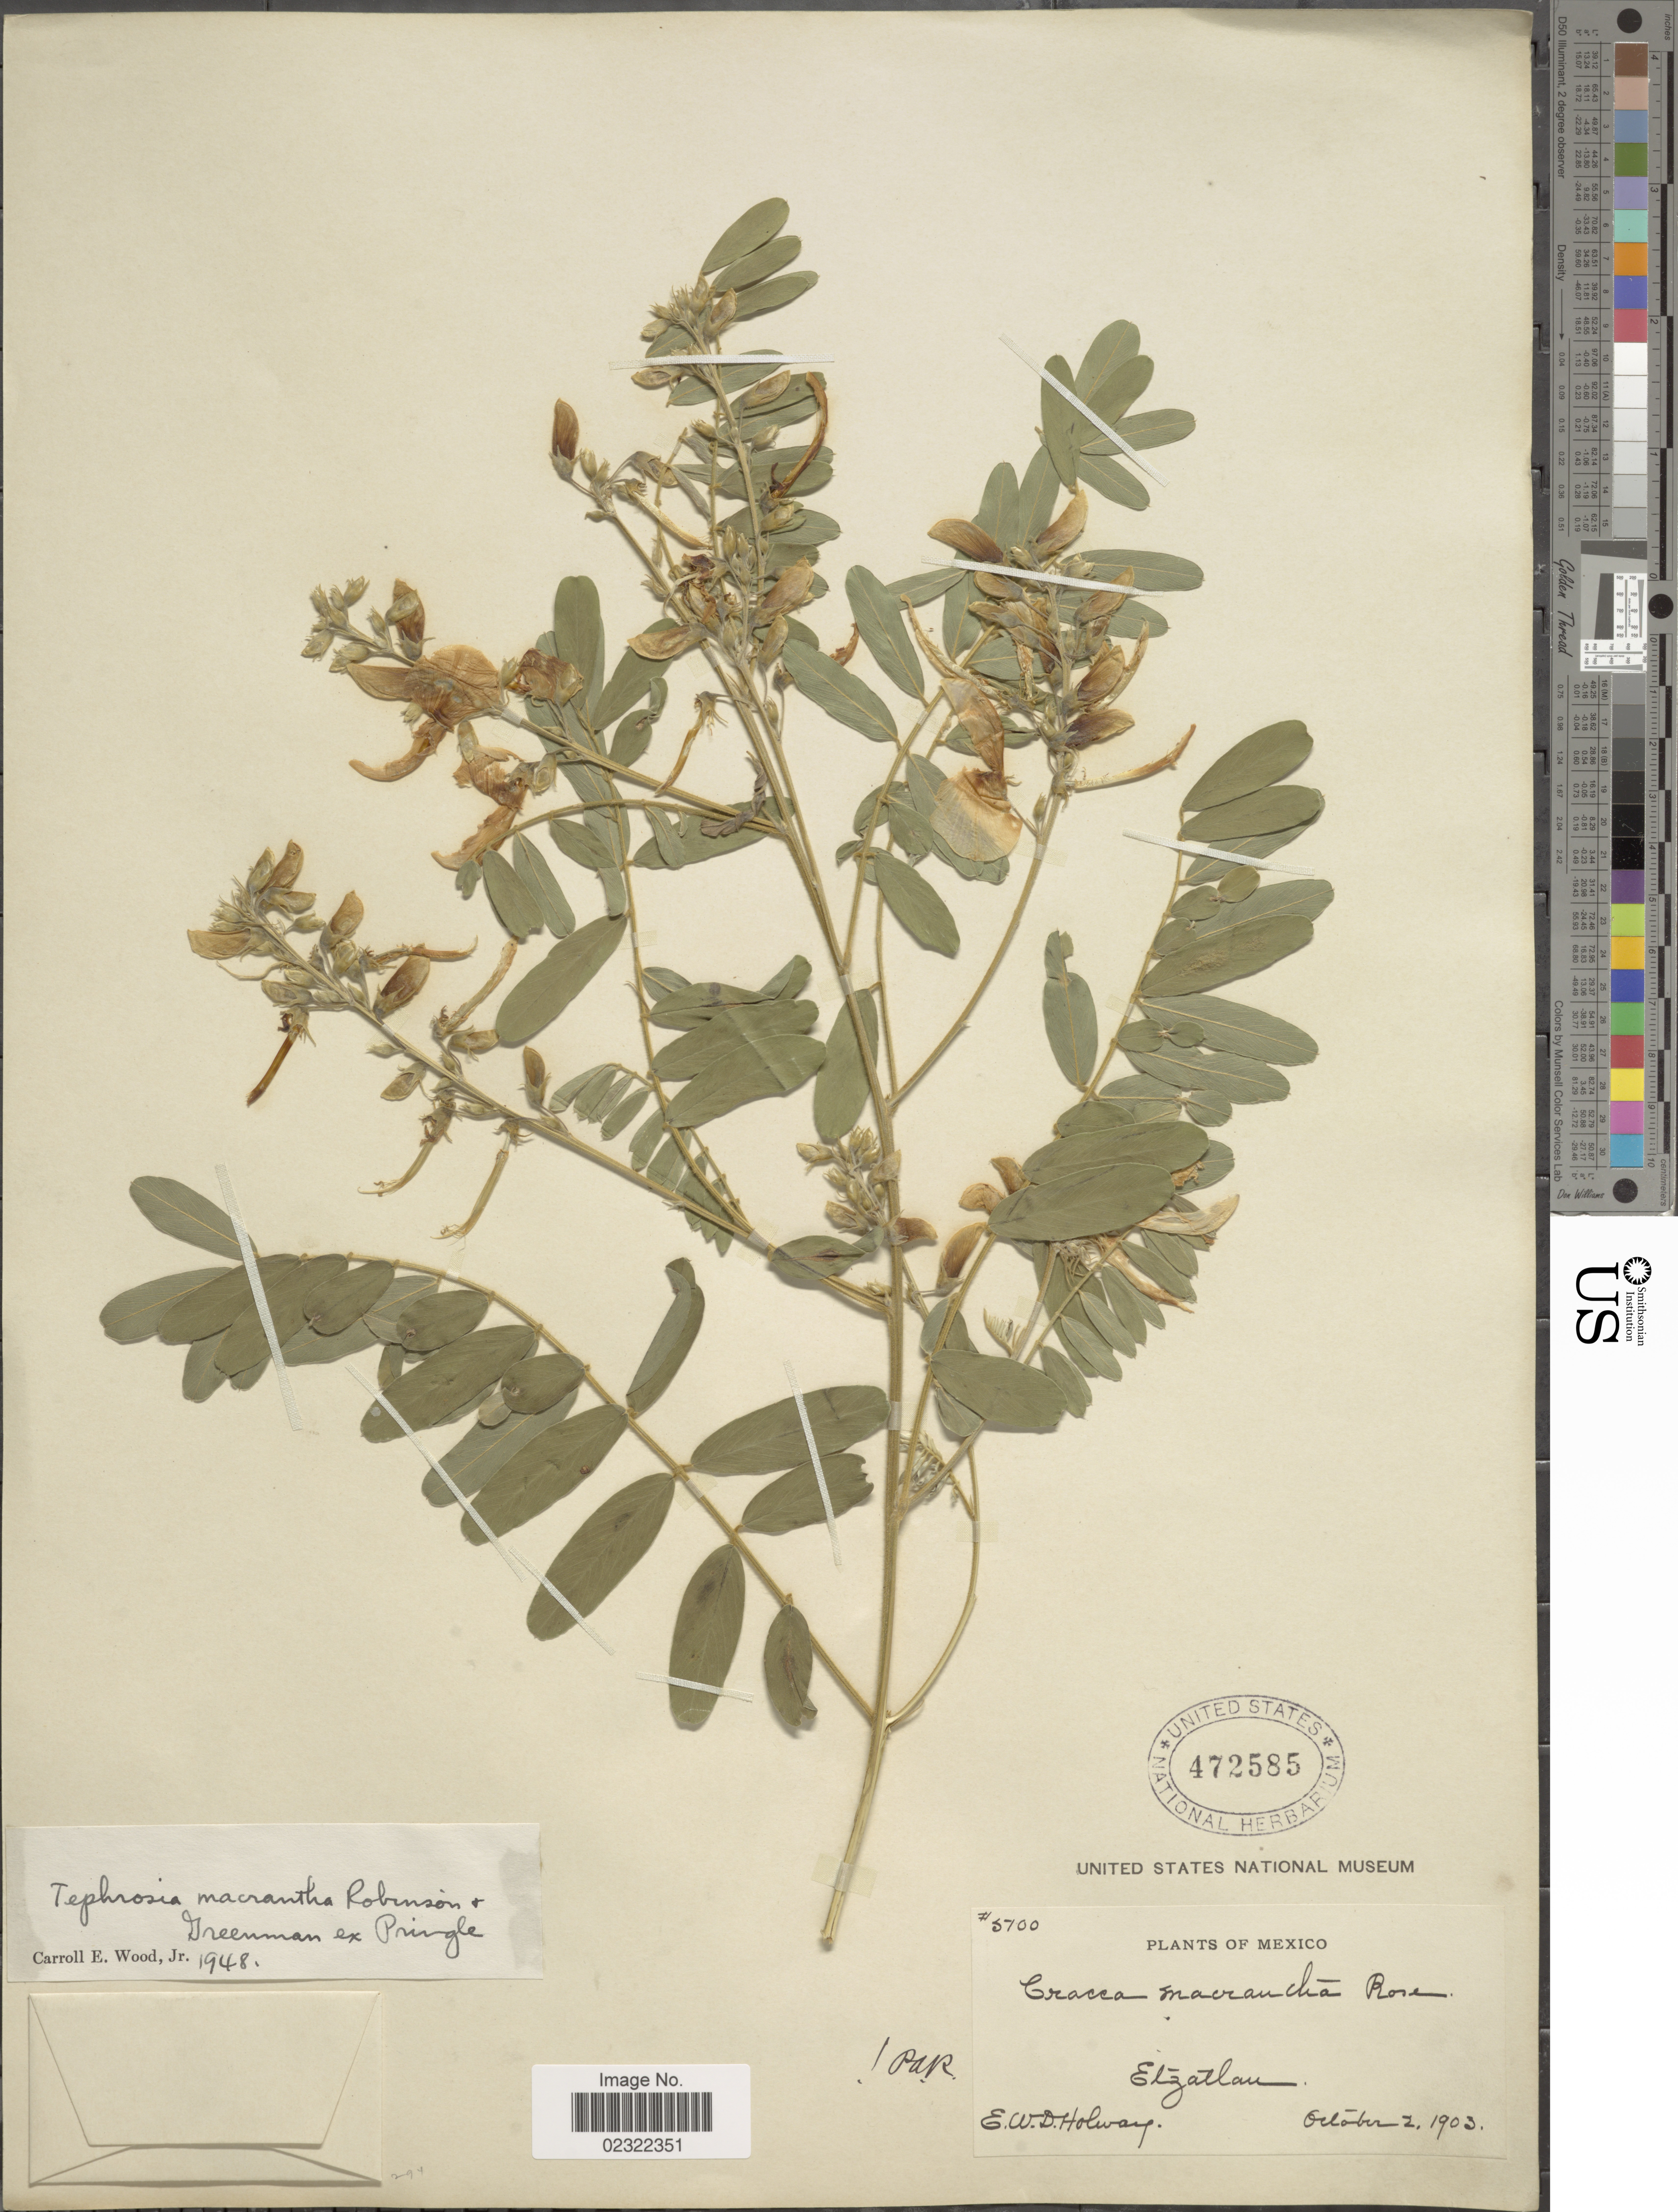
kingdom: Plantae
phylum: Tracheophyta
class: Magnoliopsida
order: Fabales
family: Fabaceae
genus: Tephrosia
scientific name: Tephrosia macrantha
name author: B.L. Rob. & Greenm. ex Pringle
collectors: E. W. D. Holway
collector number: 5700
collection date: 1903-10-02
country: Mexico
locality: Mexico, Etzatlan.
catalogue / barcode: US 472585